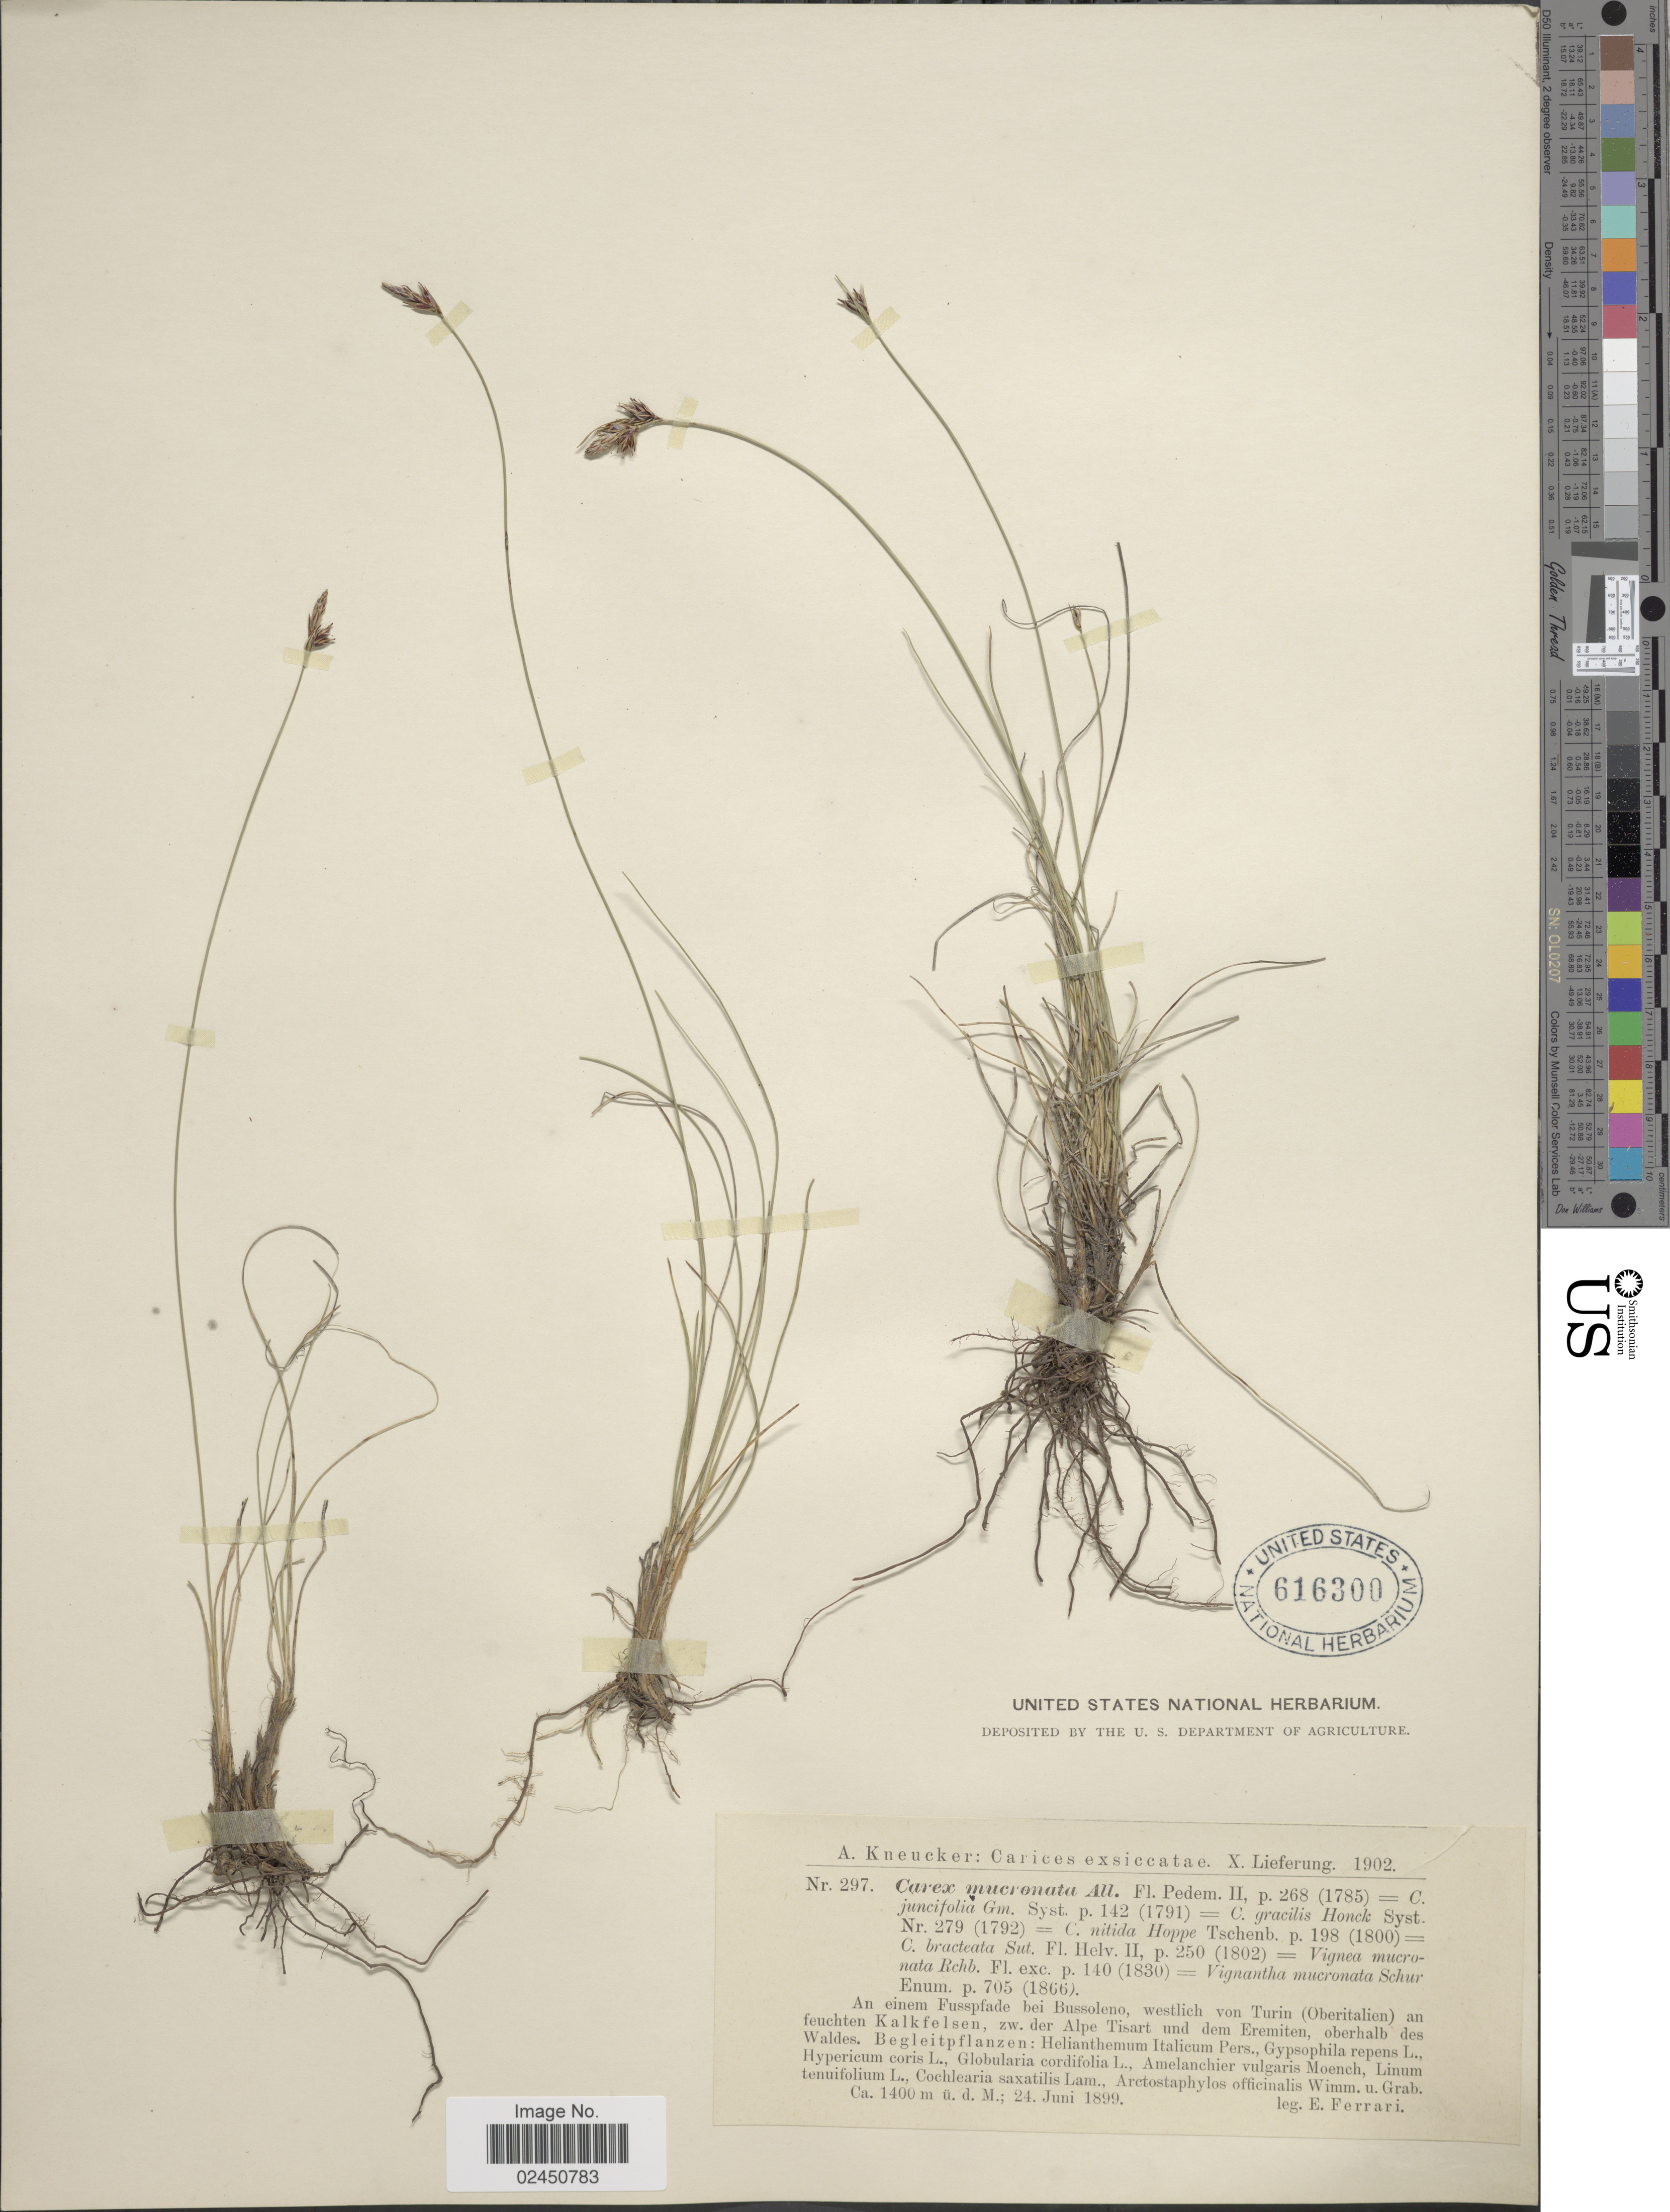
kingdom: Plantae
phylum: Tracheophyta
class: Liliopsida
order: Poales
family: Cyperaceae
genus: Carex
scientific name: Carex mucronata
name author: All.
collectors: E. Ferrari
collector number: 297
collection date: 1899-06-24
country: Italy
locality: Bei Bussoleno, westlich von Turin (Oberitalien) an feuchten Kalkfelsen, zw. der Alpe Tisart und dem Eremiten, oberhalb des Waldes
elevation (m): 1400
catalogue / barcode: US 616300